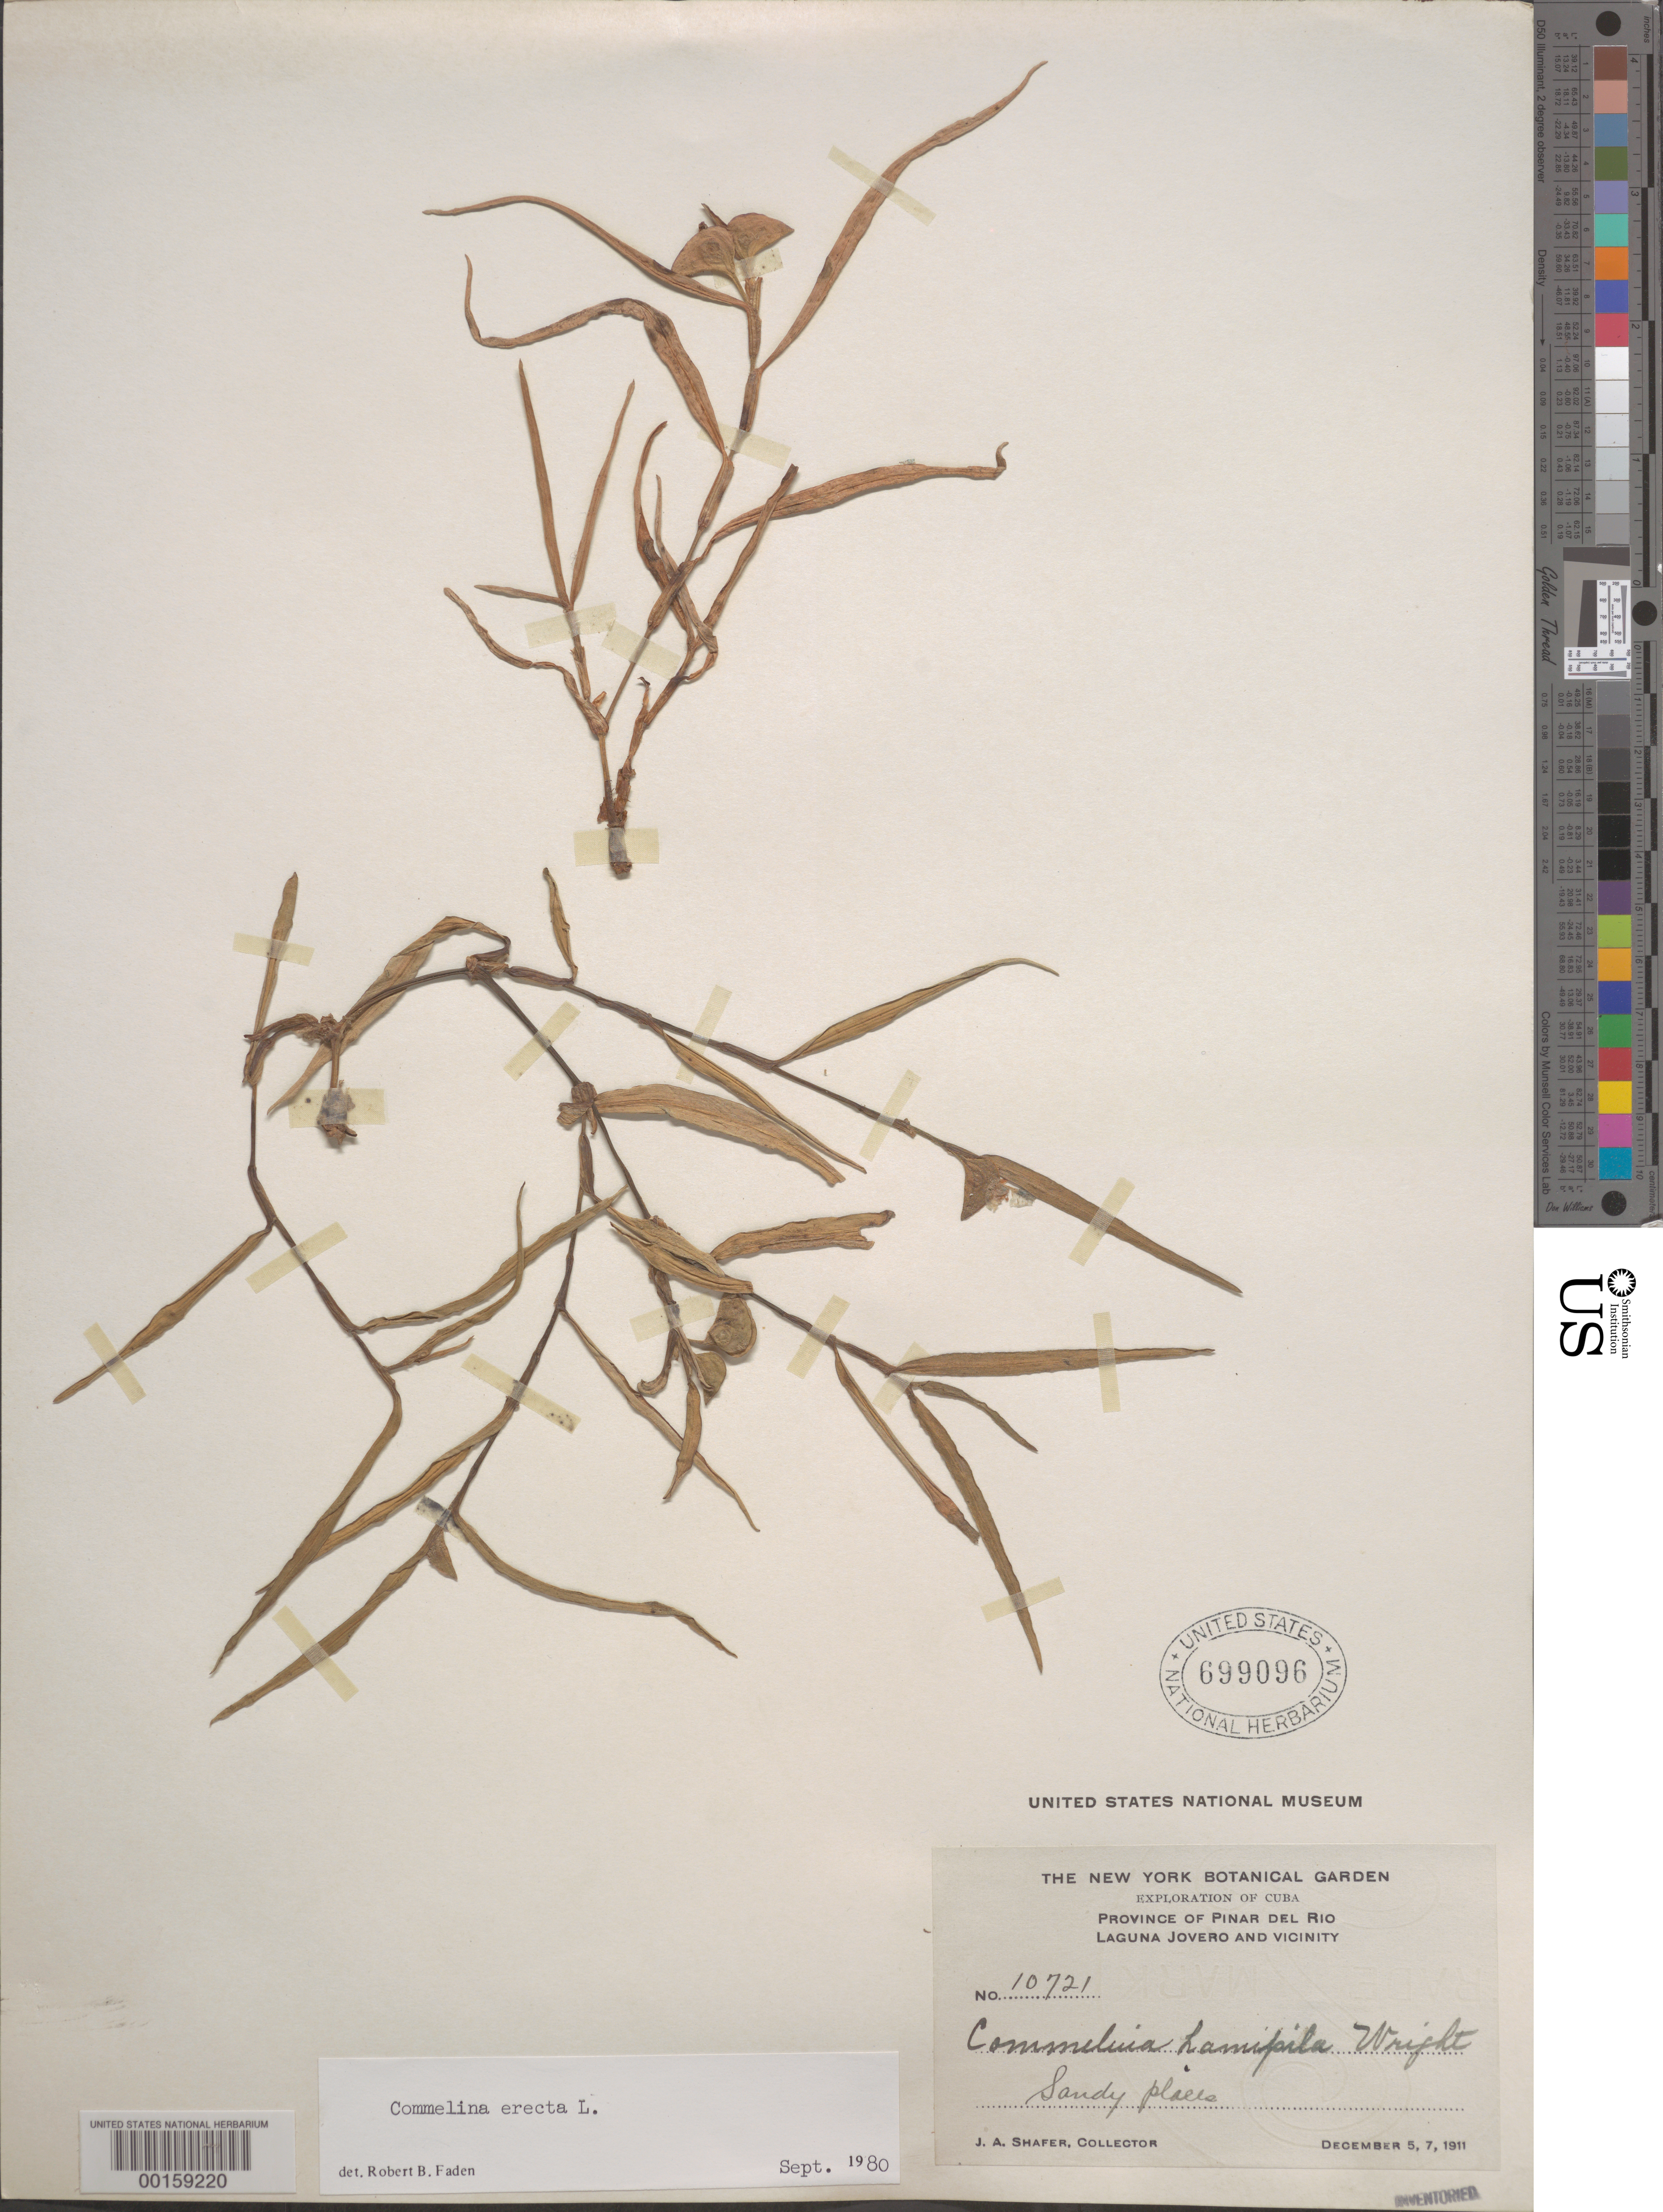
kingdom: Plantae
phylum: Tracheophyta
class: Liliopsida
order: Commelinales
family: Commelinaceae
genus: Commelina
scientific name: Commelina erecta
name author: L.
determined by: Faden, Robert B., (US), Smithsonian Institution - National Museum of Natural History (UNITED STATES)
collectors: J. A. Shafer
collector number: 10721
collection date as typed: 05 Dec 1911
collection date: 1911-12-05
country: Cuba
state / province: Pinar del Río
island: Greater Antilles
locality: Laguna jovero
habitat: Sandy soil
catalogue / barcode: US 699096